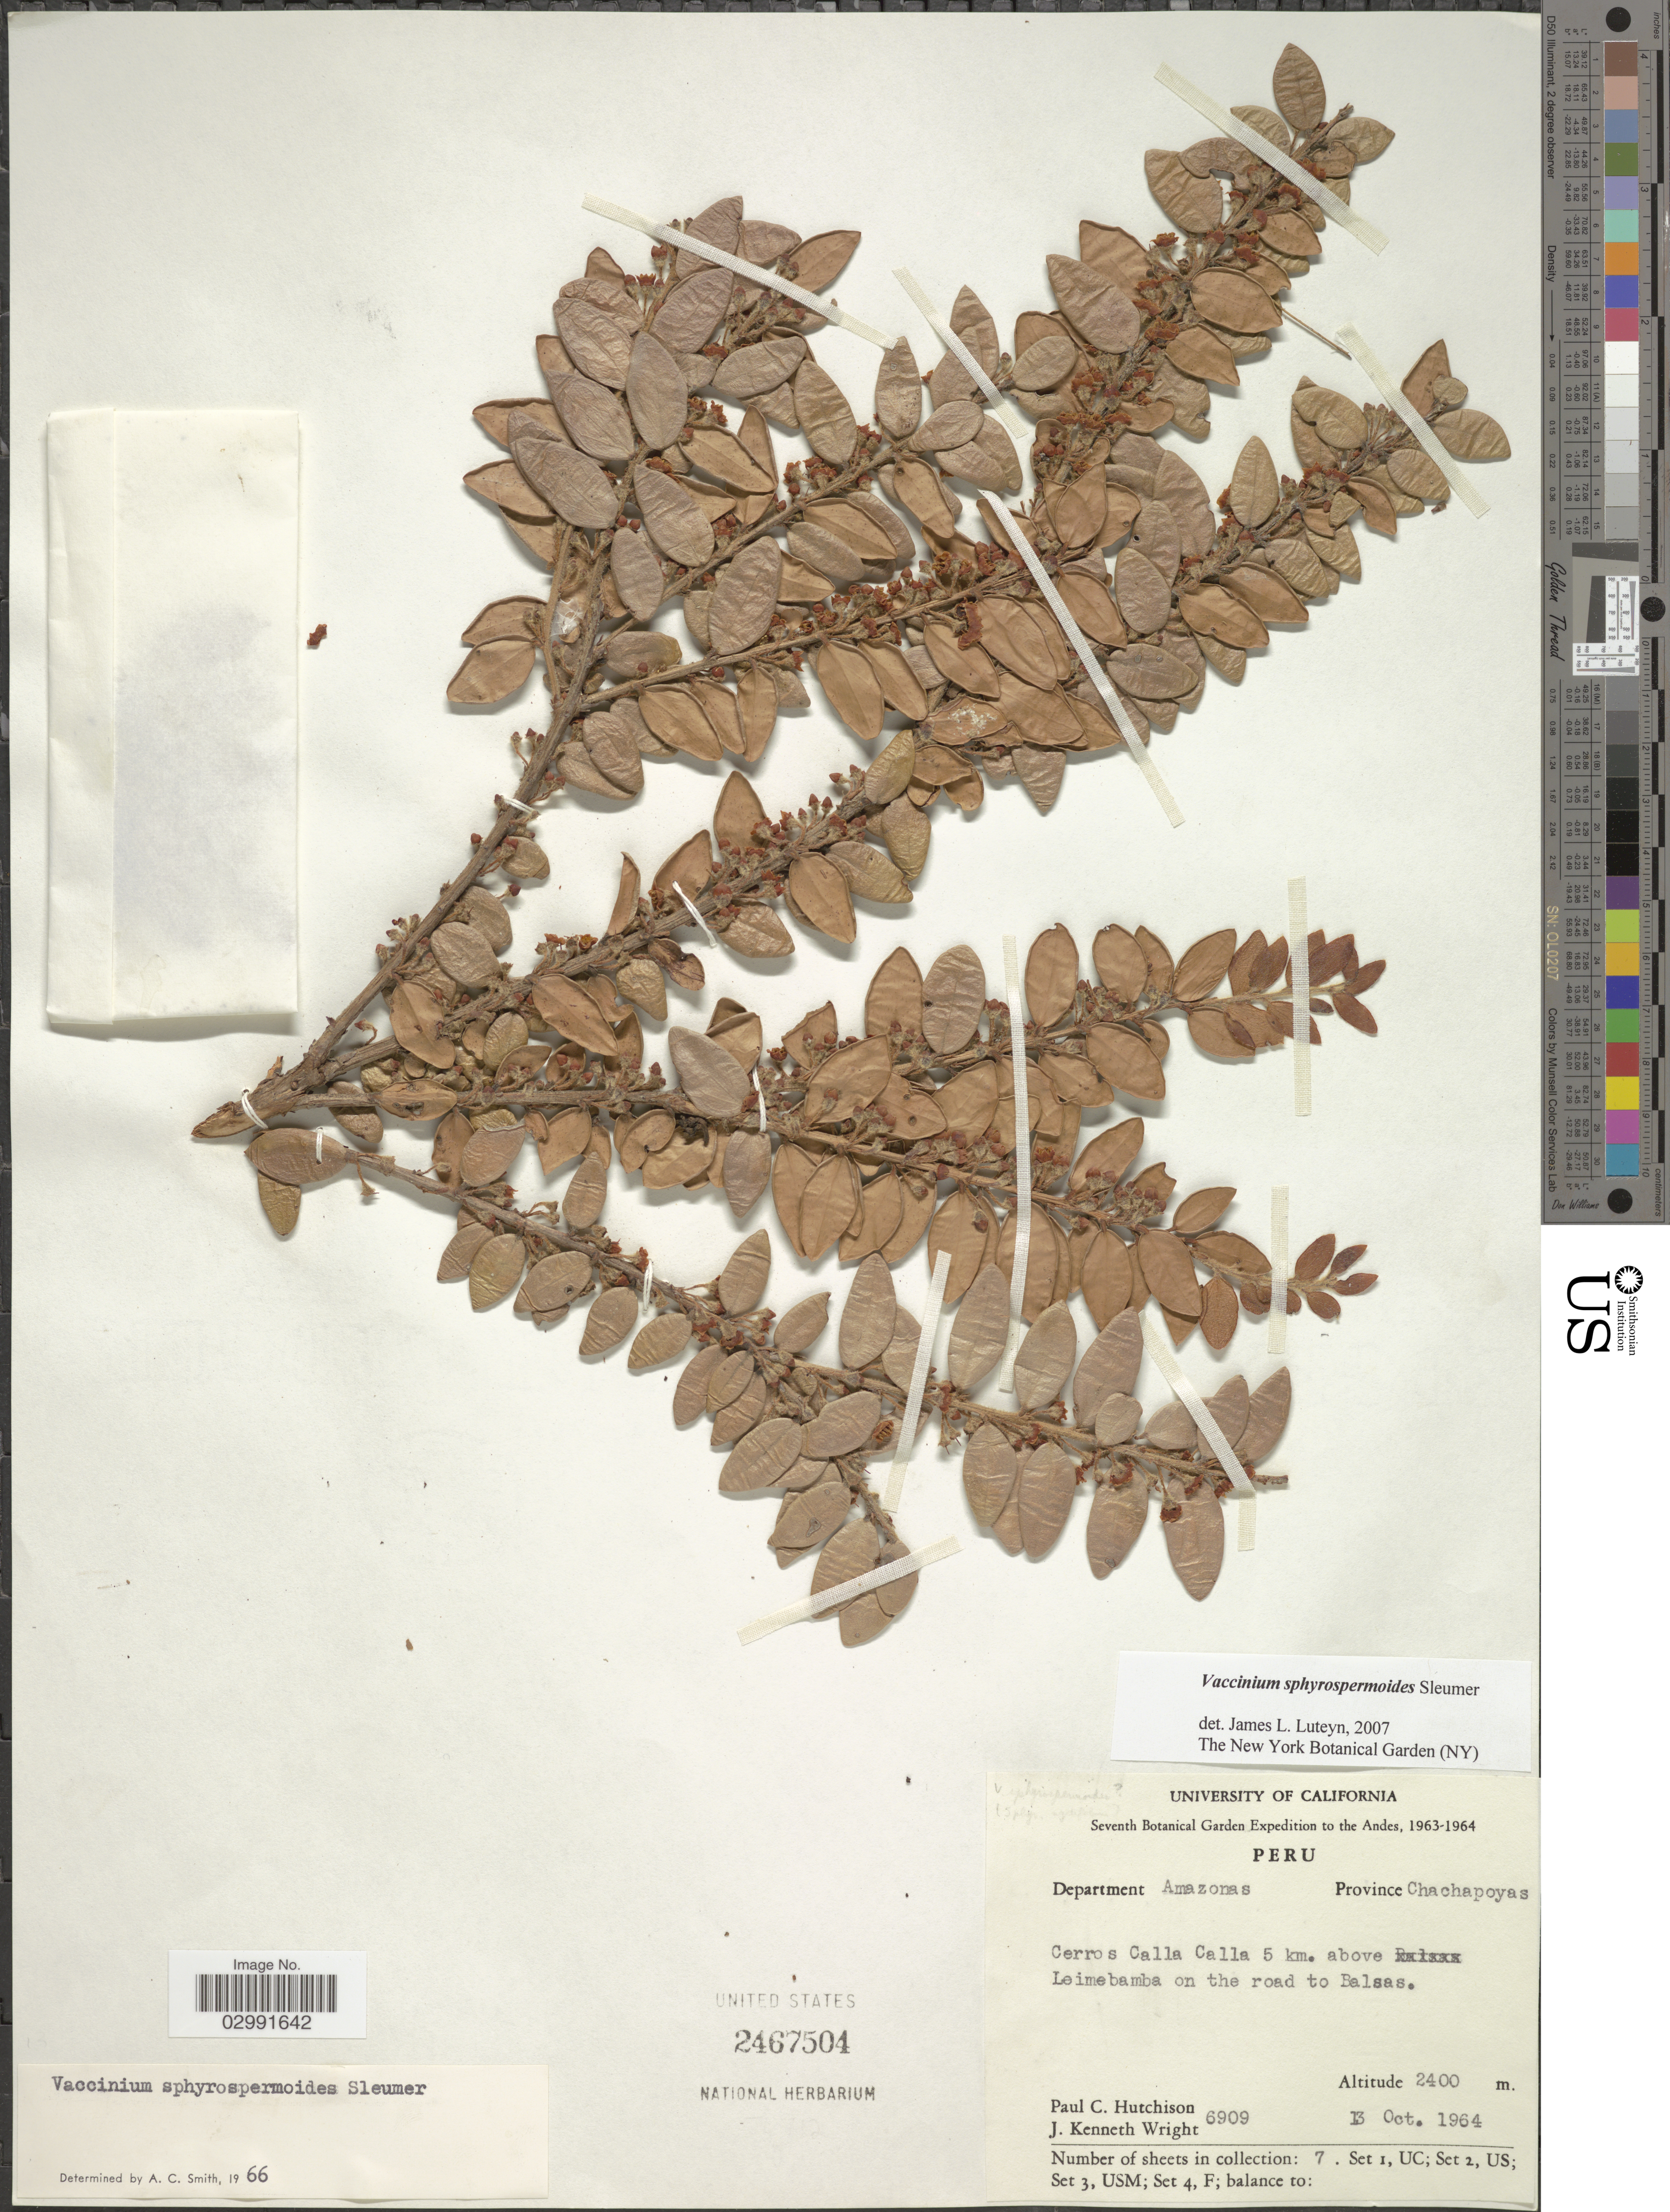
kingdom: Plantae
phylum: Tracheophyta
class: Magnoliopsida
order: Ericales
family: Ericaceae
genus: Vaccinium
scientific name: Vaccinium sphyrospermoides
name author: Sleumer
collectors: P. C. Hutchison & J. K. Wright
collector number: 6909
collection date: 1964-10-13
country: Peru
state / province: Amazonas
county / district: Chachapoyas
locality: Cerros Calla Calla 5 km. above Leimebamba on the road to Balsas.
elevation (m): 2400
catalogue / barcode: US 2467504